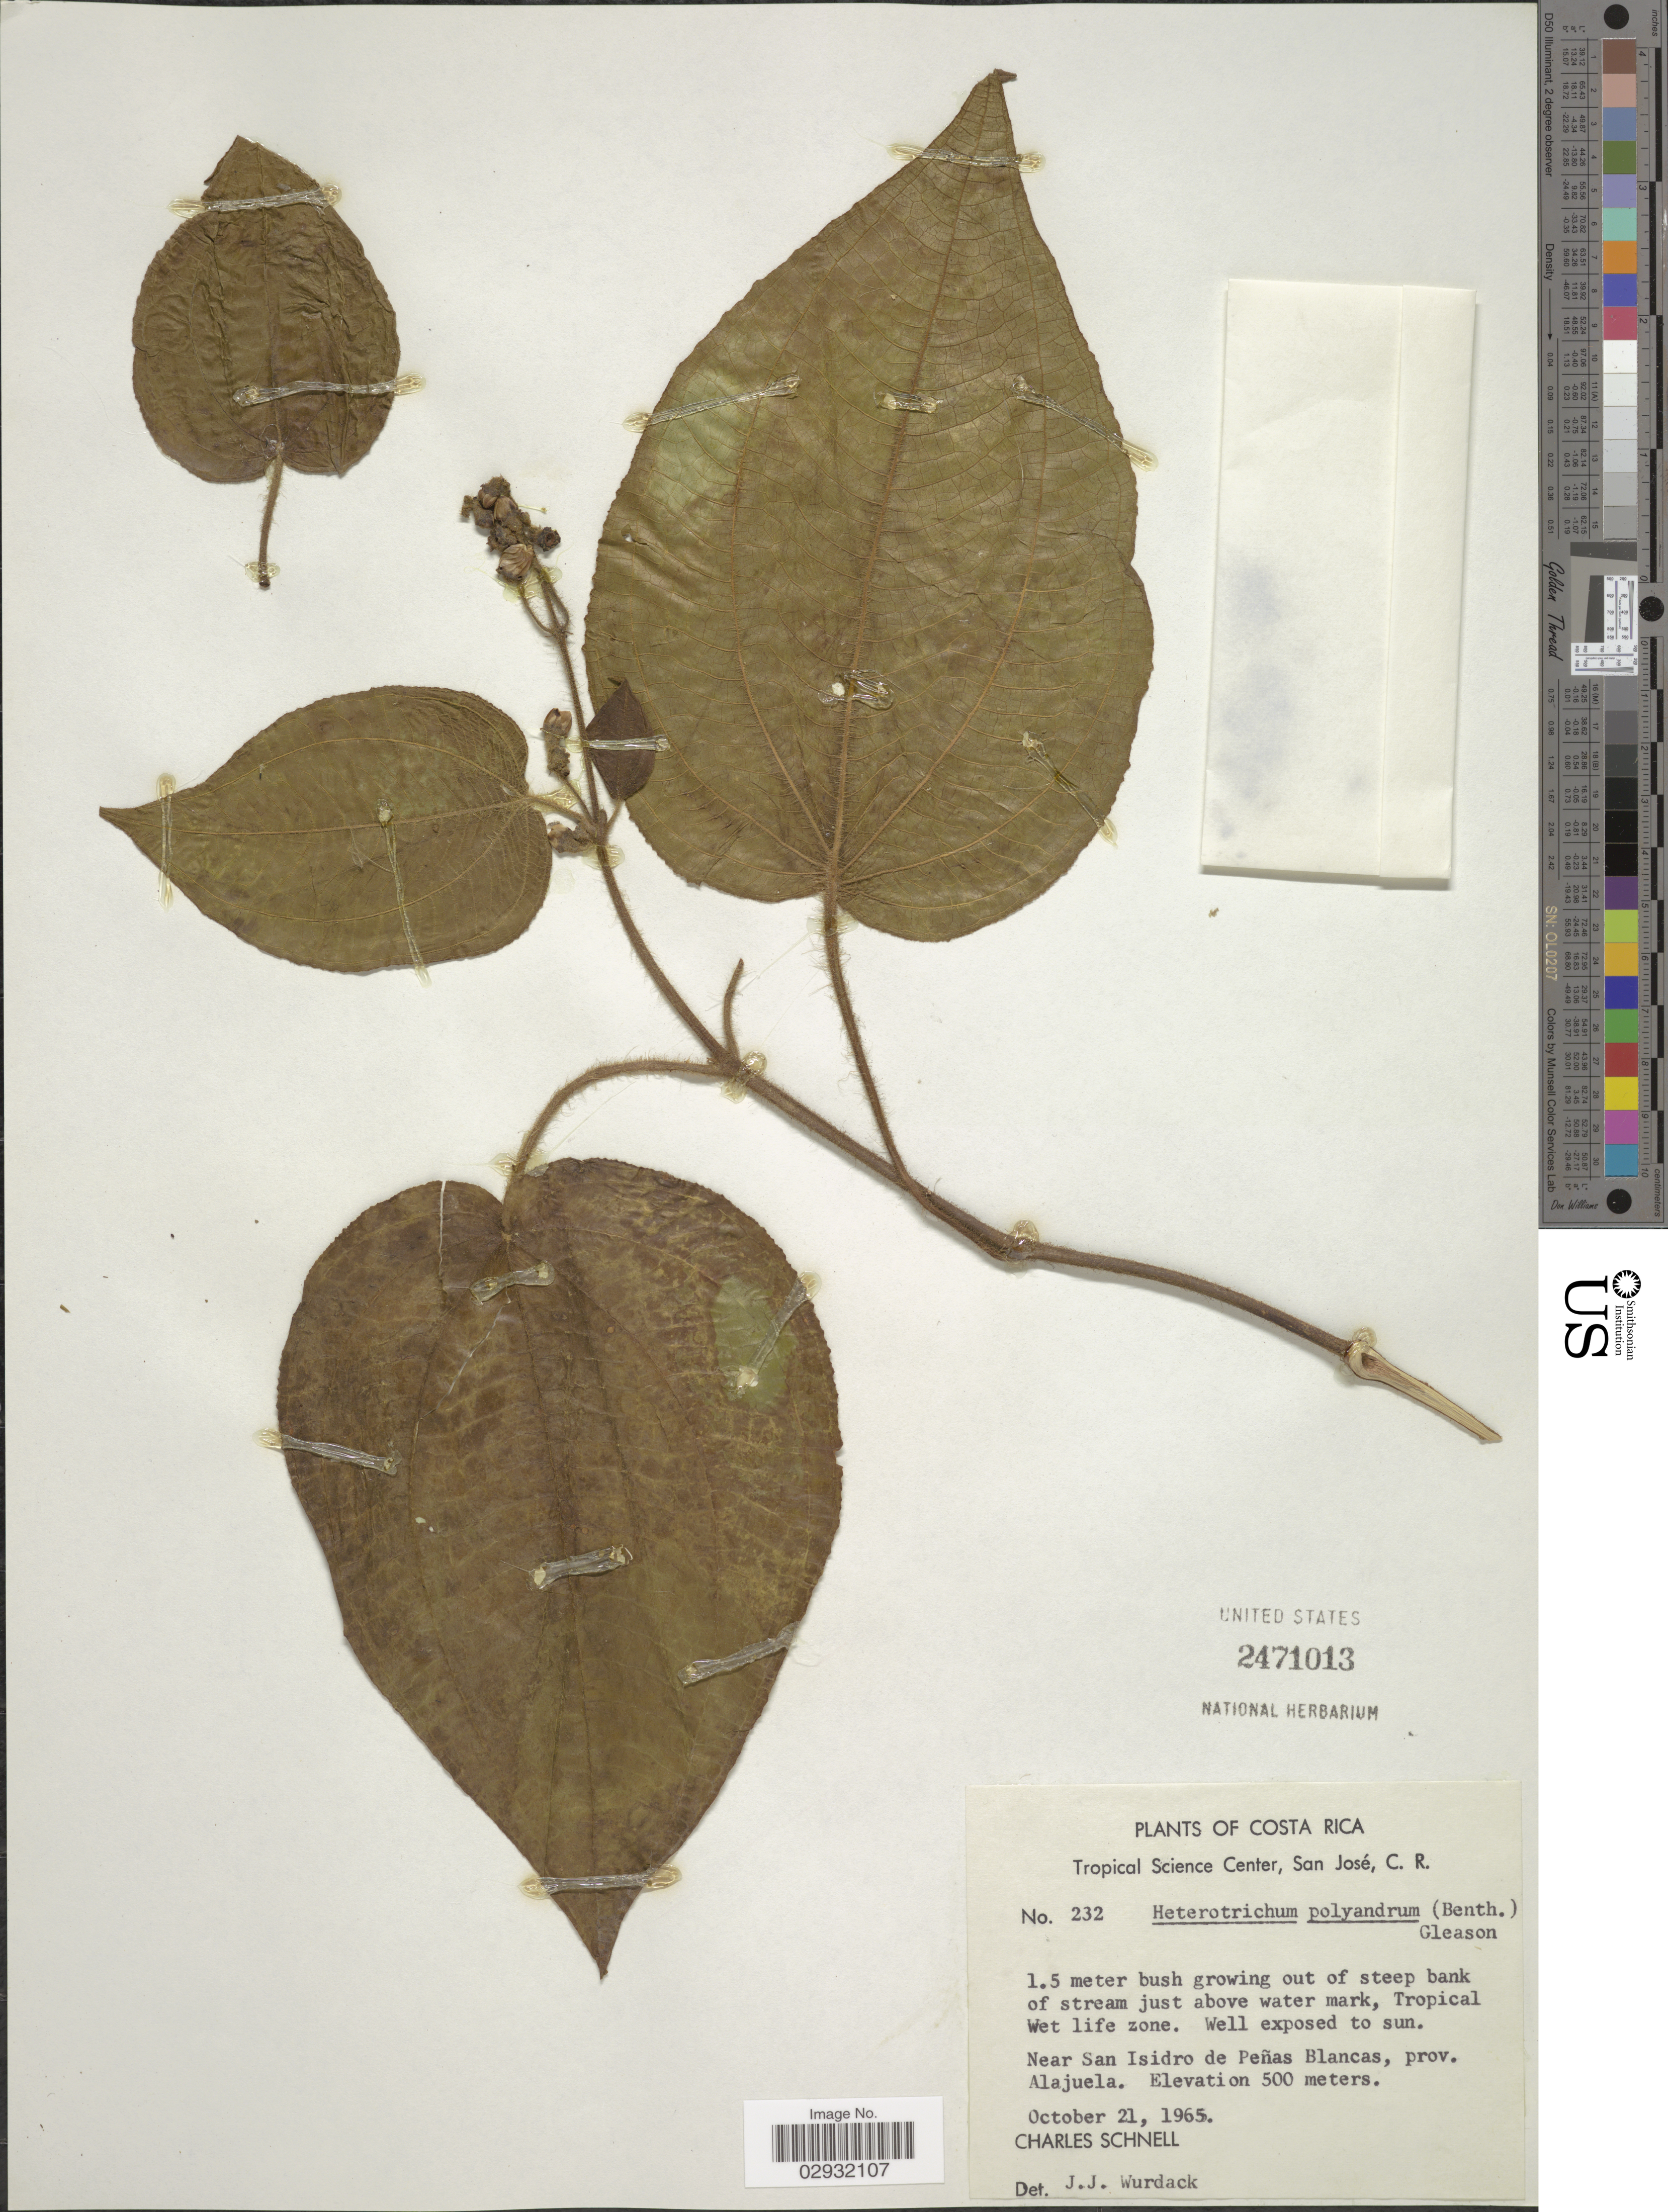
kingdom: Plantae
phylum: Tracheophyta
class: Magnoliopsida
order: Myrtales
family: Melastomataceae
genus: Miconia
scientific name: Miconia benthamiana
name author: Triana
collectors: C. Schnell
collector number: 232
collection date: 1965-10-21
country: Costa Rica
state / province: Alajuela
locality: Near San Isidro de Peñas Blancas, prov. Alajuela, Tropical Wet Life Zone.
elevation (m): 500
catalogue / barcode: US 2471013